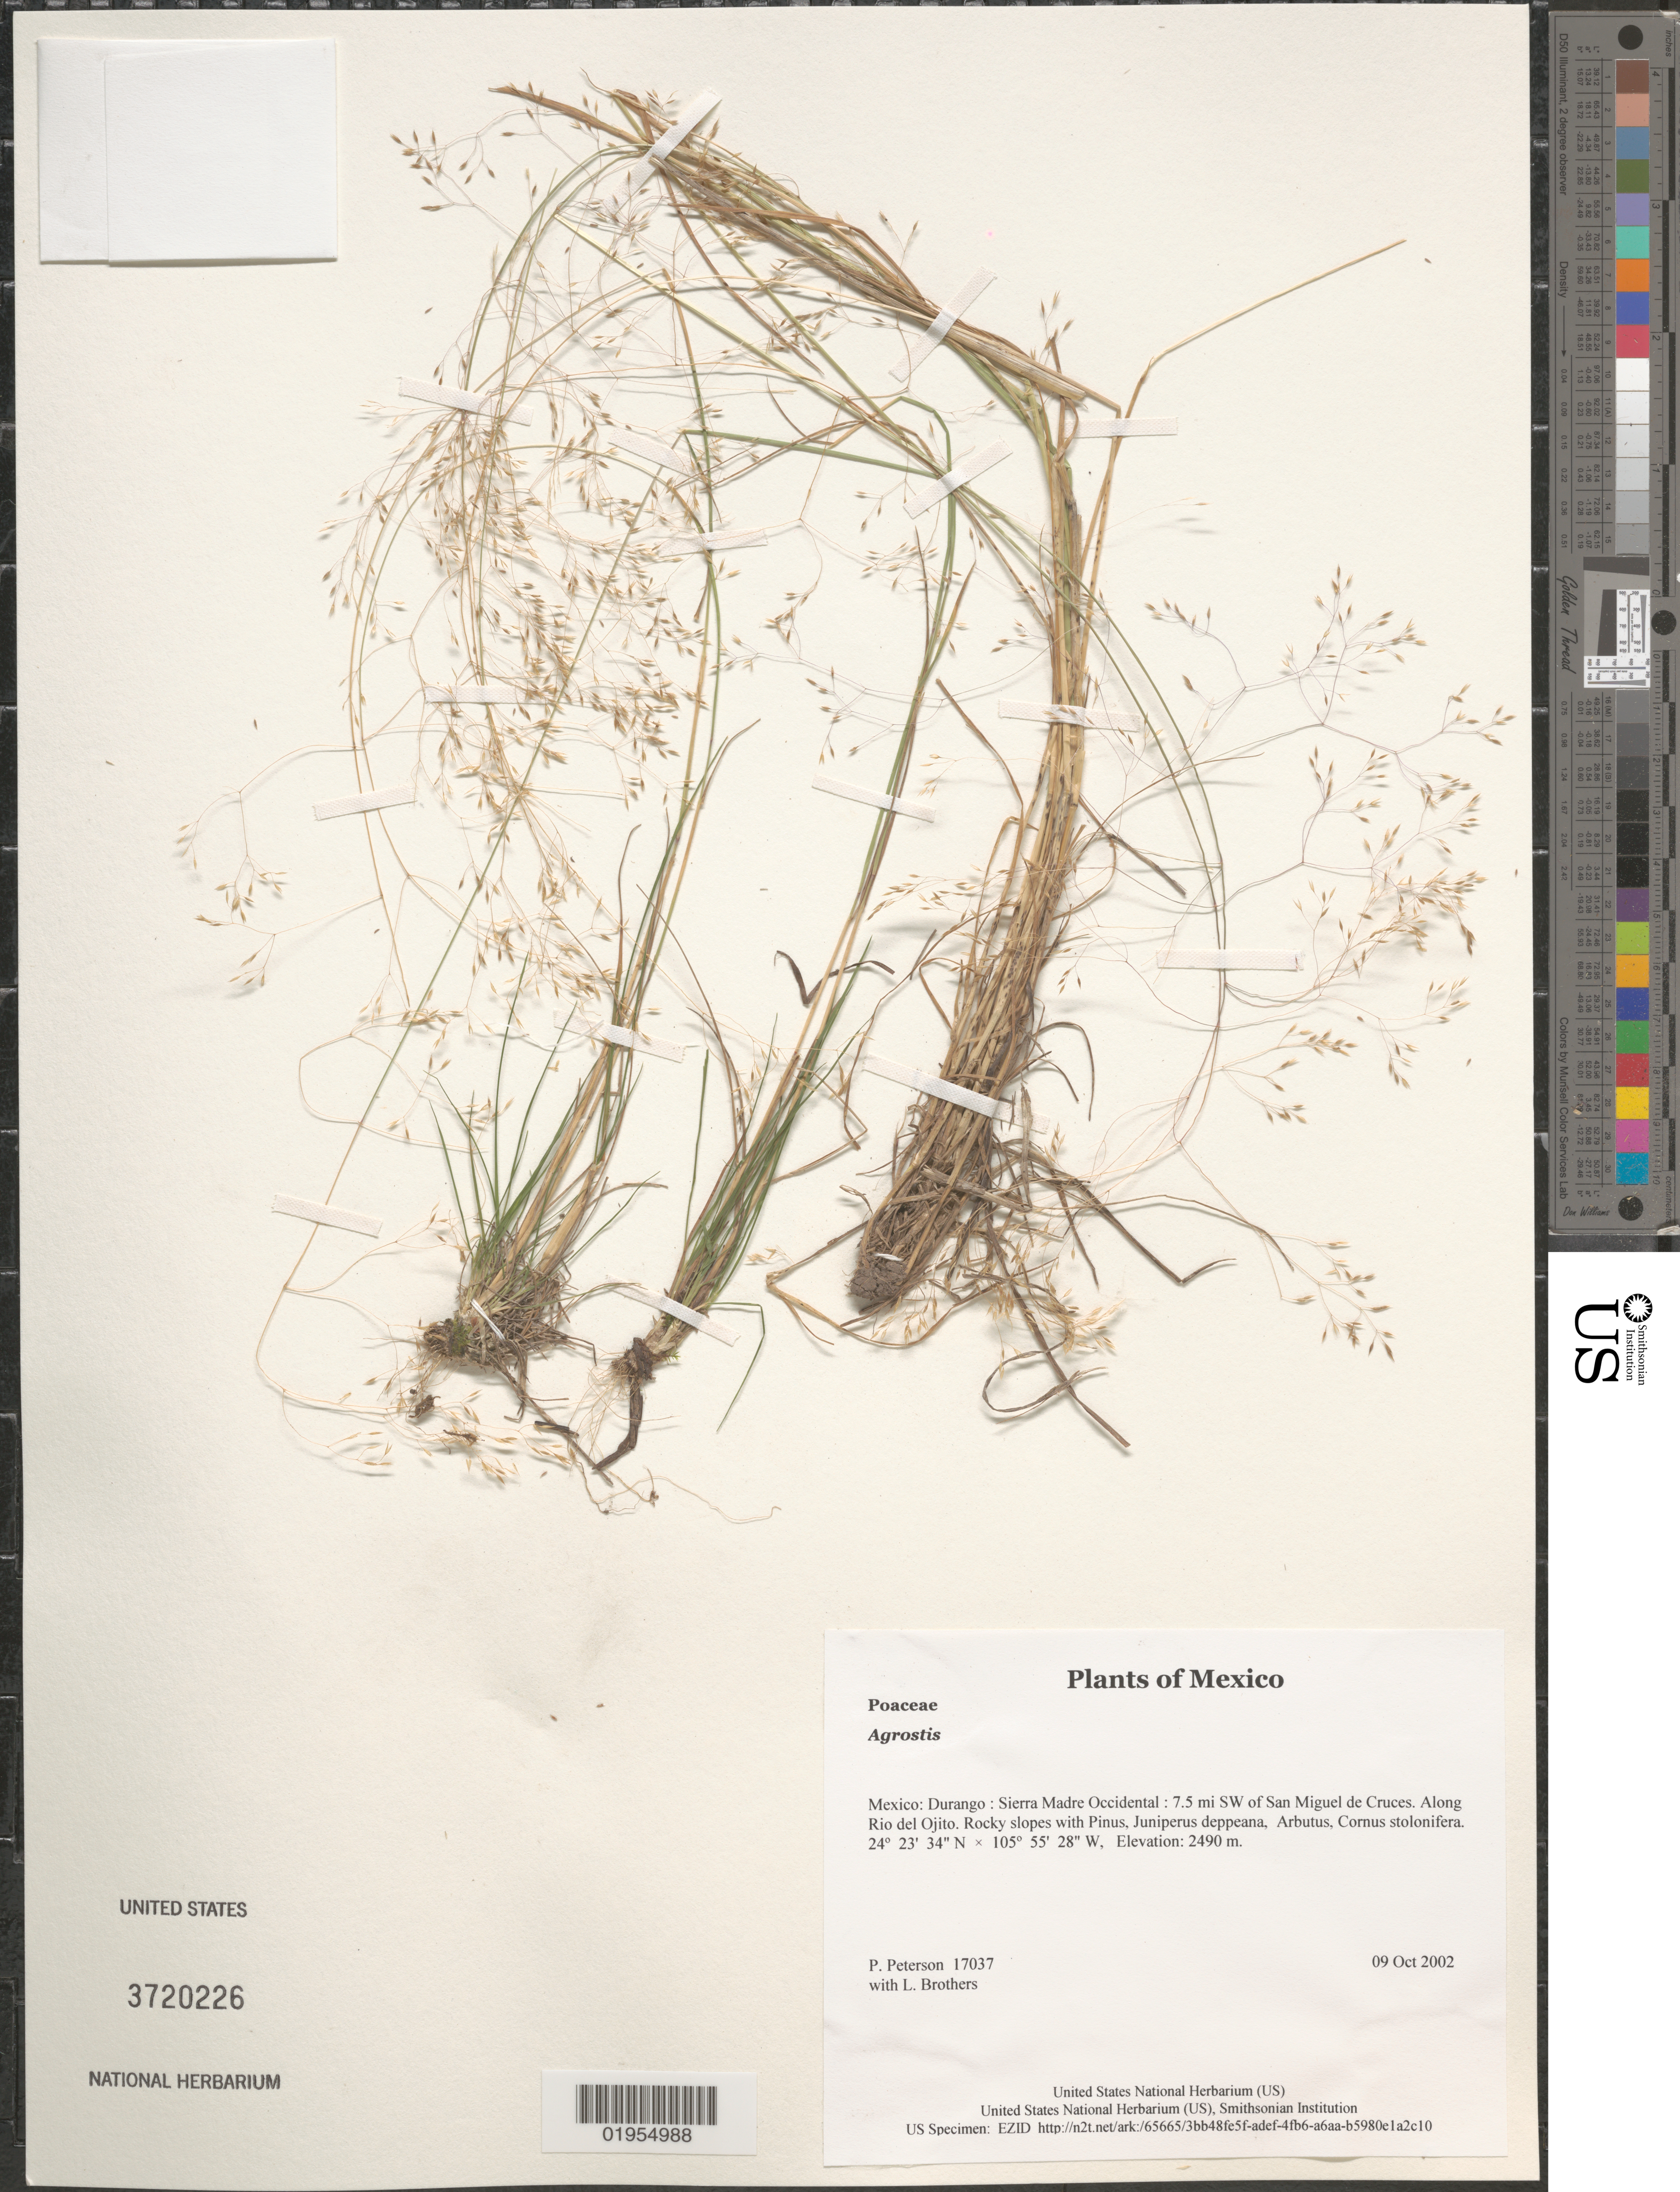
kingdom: Plantae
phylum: Tracheophyta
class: Liliopsida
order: Poales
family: Poaceae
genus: Agrostis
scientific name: Agrostis sp.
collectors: P. M. Peterson & L. E. Brothers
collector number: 17037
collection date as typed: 09 Oct 2002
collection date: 2002-10-09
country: Mexico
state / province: Durango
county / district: Sierra Madre Occidental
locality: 7.5 mi SW of San Miguel de Cruces. Along Rio del Ojito. Rocky slopes with Pinus, Juniperus deppeana, Arbutus, Cornus stolonifera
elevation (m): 2490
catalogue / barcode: US 3720226